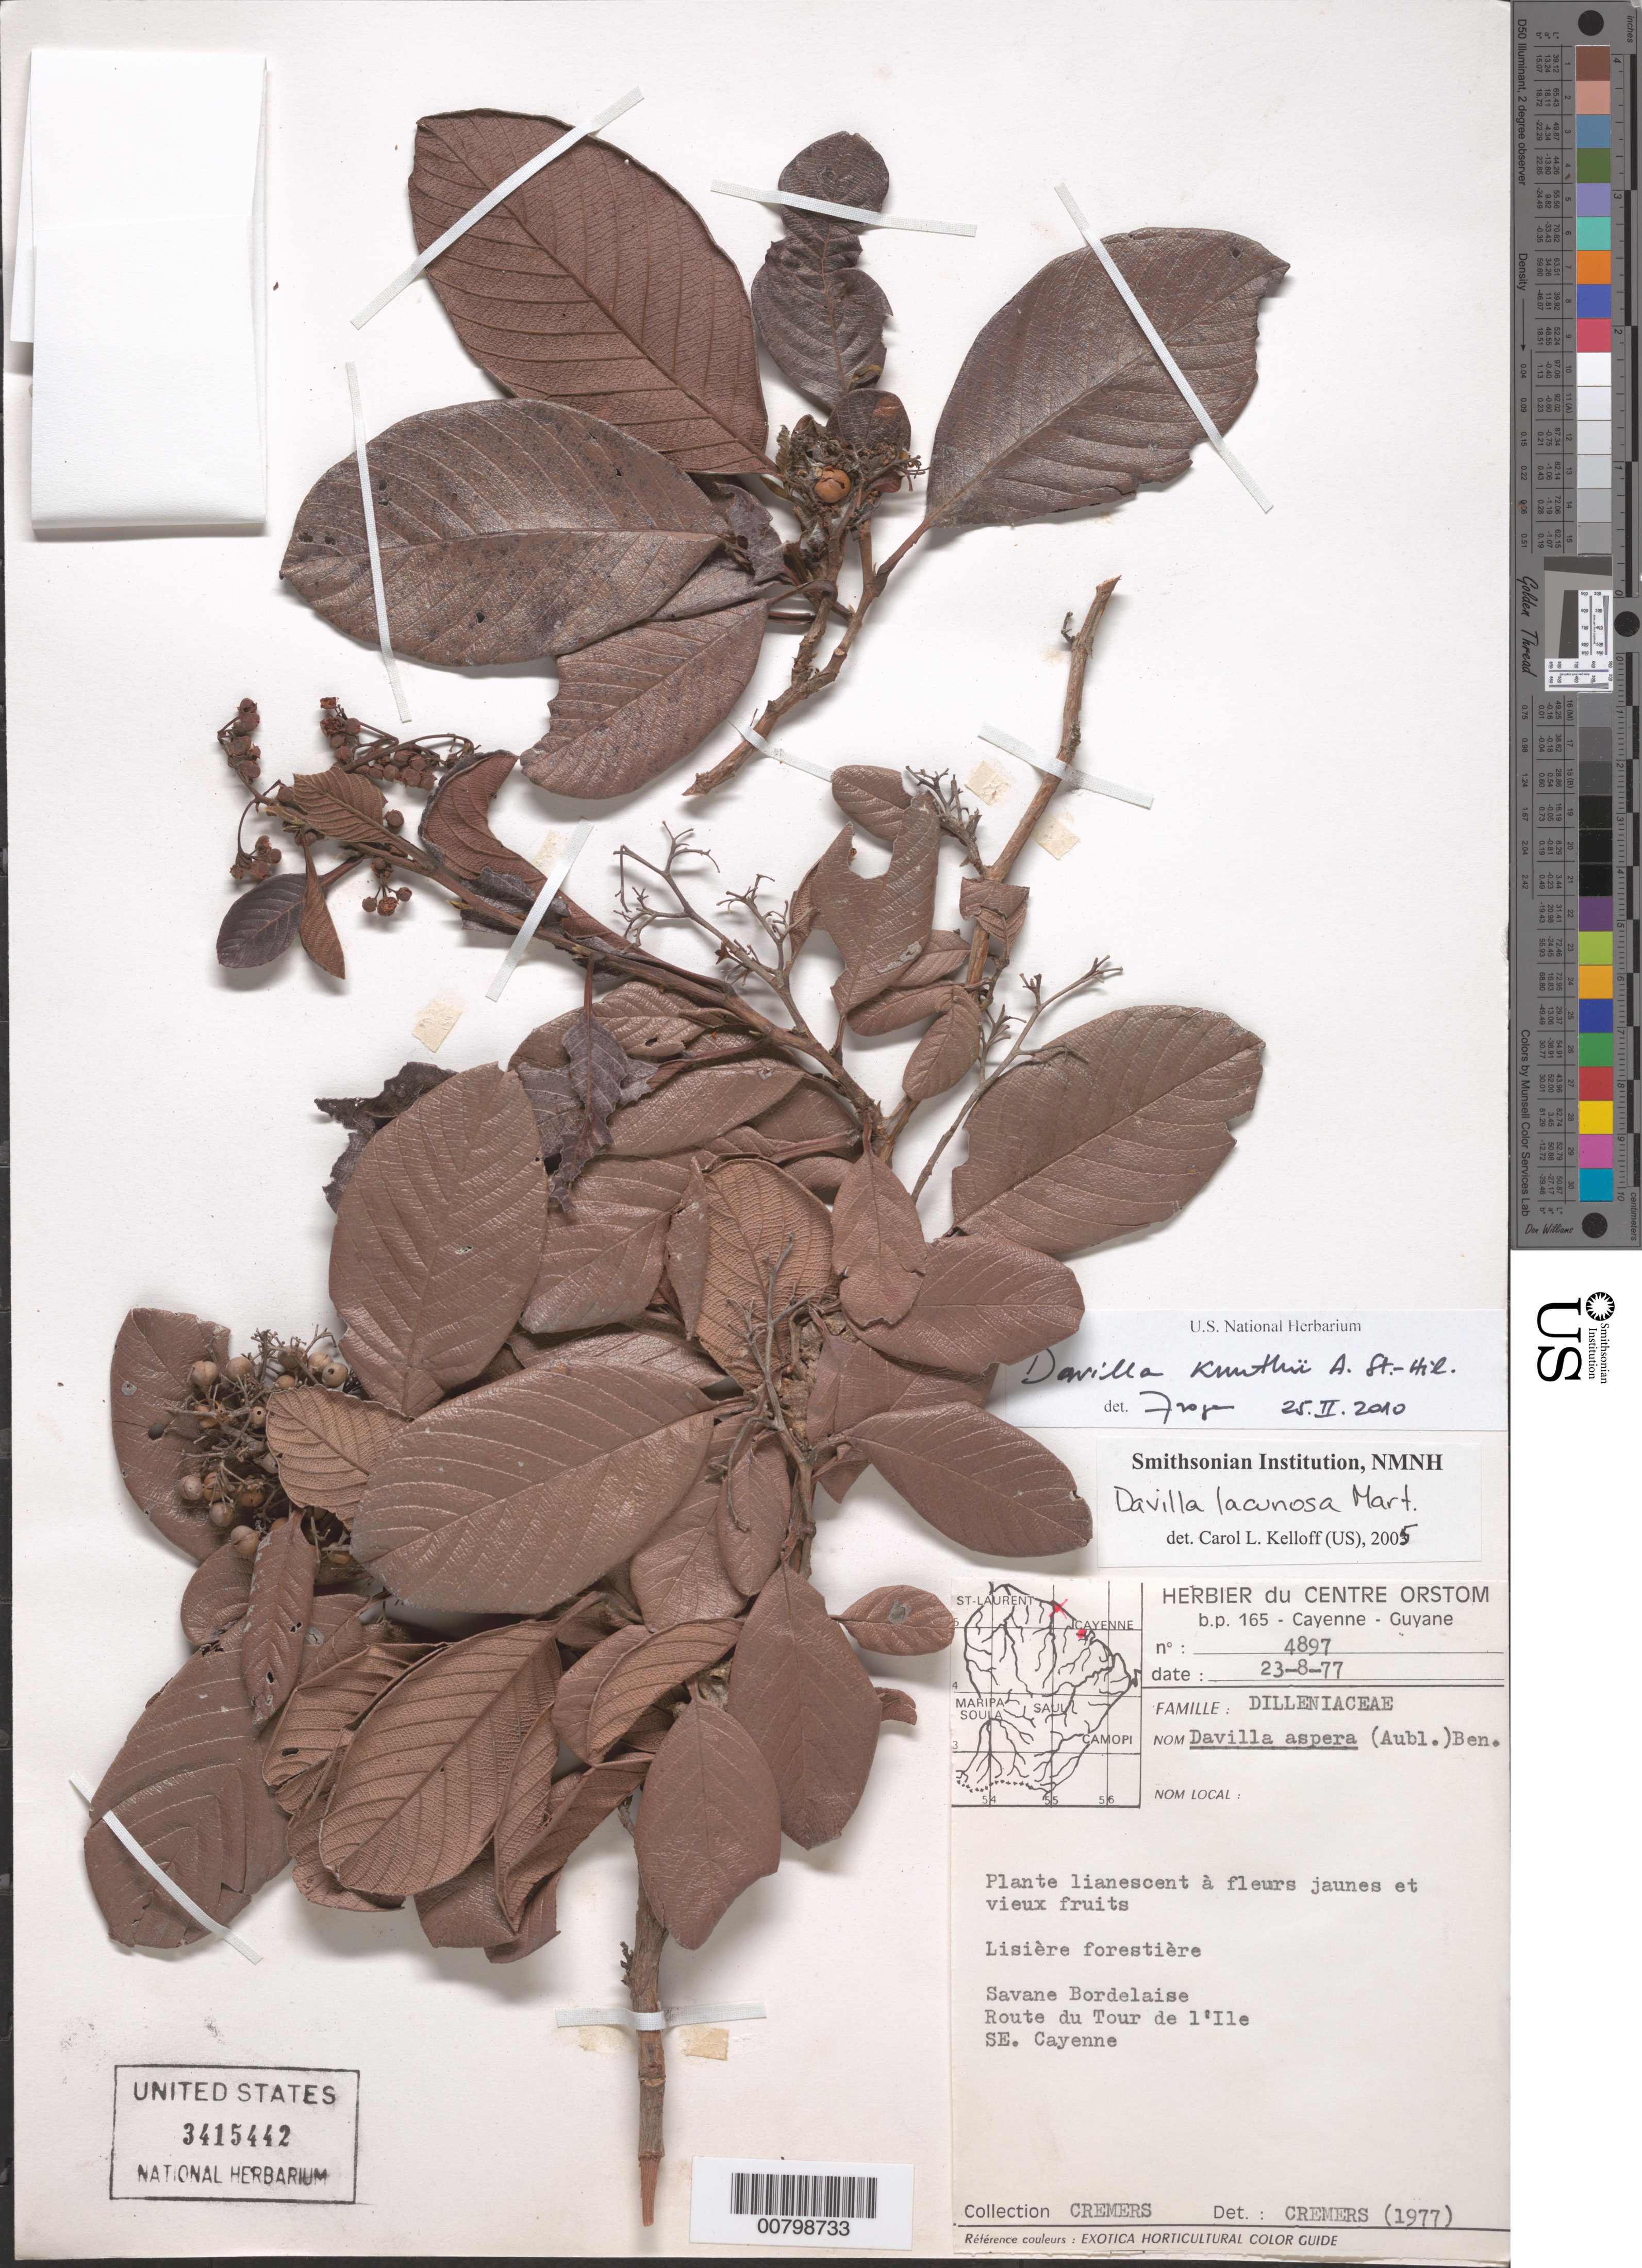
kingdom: Plantae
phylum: Tracheophyta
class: Magnoliopsida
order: Dilleniales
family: Dilleniaceae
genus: Davilla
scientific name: Davilla kunthii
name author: A. St.-Hil.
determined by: de Fraga, --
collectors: G. Cremers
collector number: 4897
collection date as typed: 23-Aug-77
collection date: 1977-08-23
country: French Guiana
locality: Savane Bordelaise, route du tour d'Ile SE Cayenne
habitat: Lisiere forestiere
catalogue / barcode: US 3415442